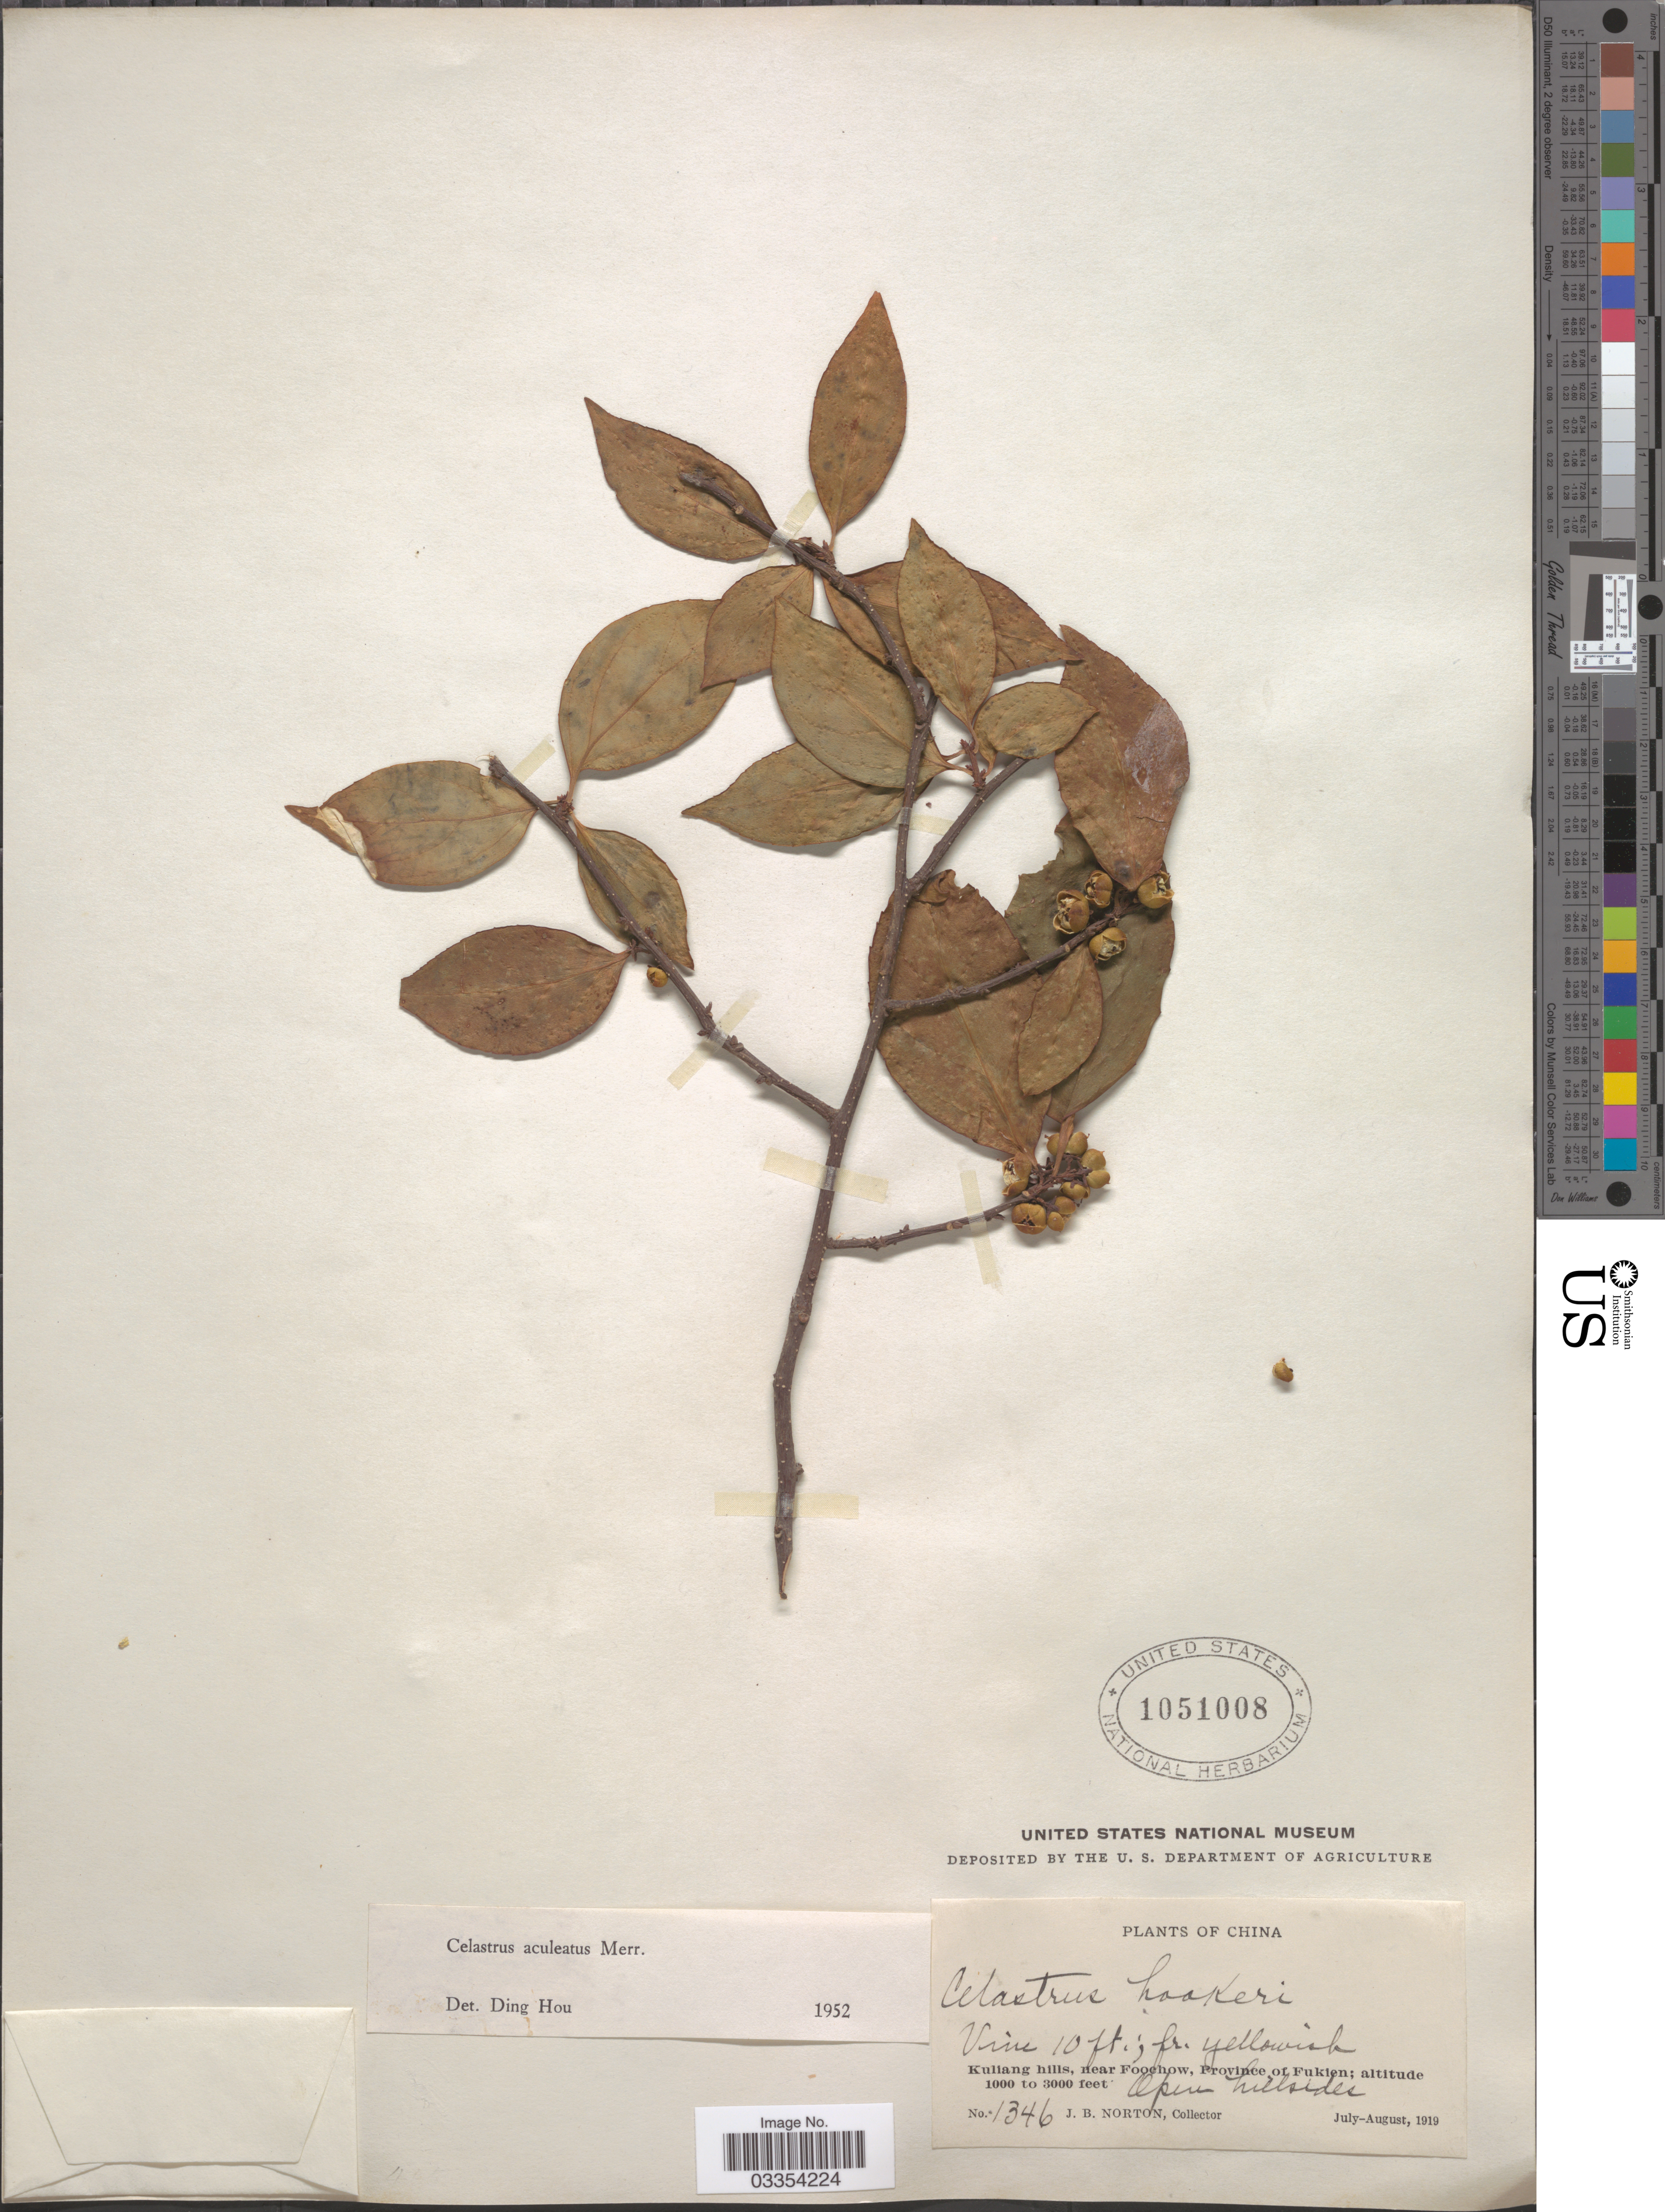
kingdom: Plantae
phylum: Tracheophyta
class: Magnoliopsida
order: Celastrales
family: Celastraceae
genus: Celastrus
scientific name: Celastrus aculeatus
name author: Merr.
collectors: J. B. Norton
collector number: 1346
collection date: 1919-07/1919-08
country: China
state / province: Fujian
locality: Kuliang hills, near Foochow, Province of Fukien.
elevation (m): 305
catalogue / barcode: US 1051008